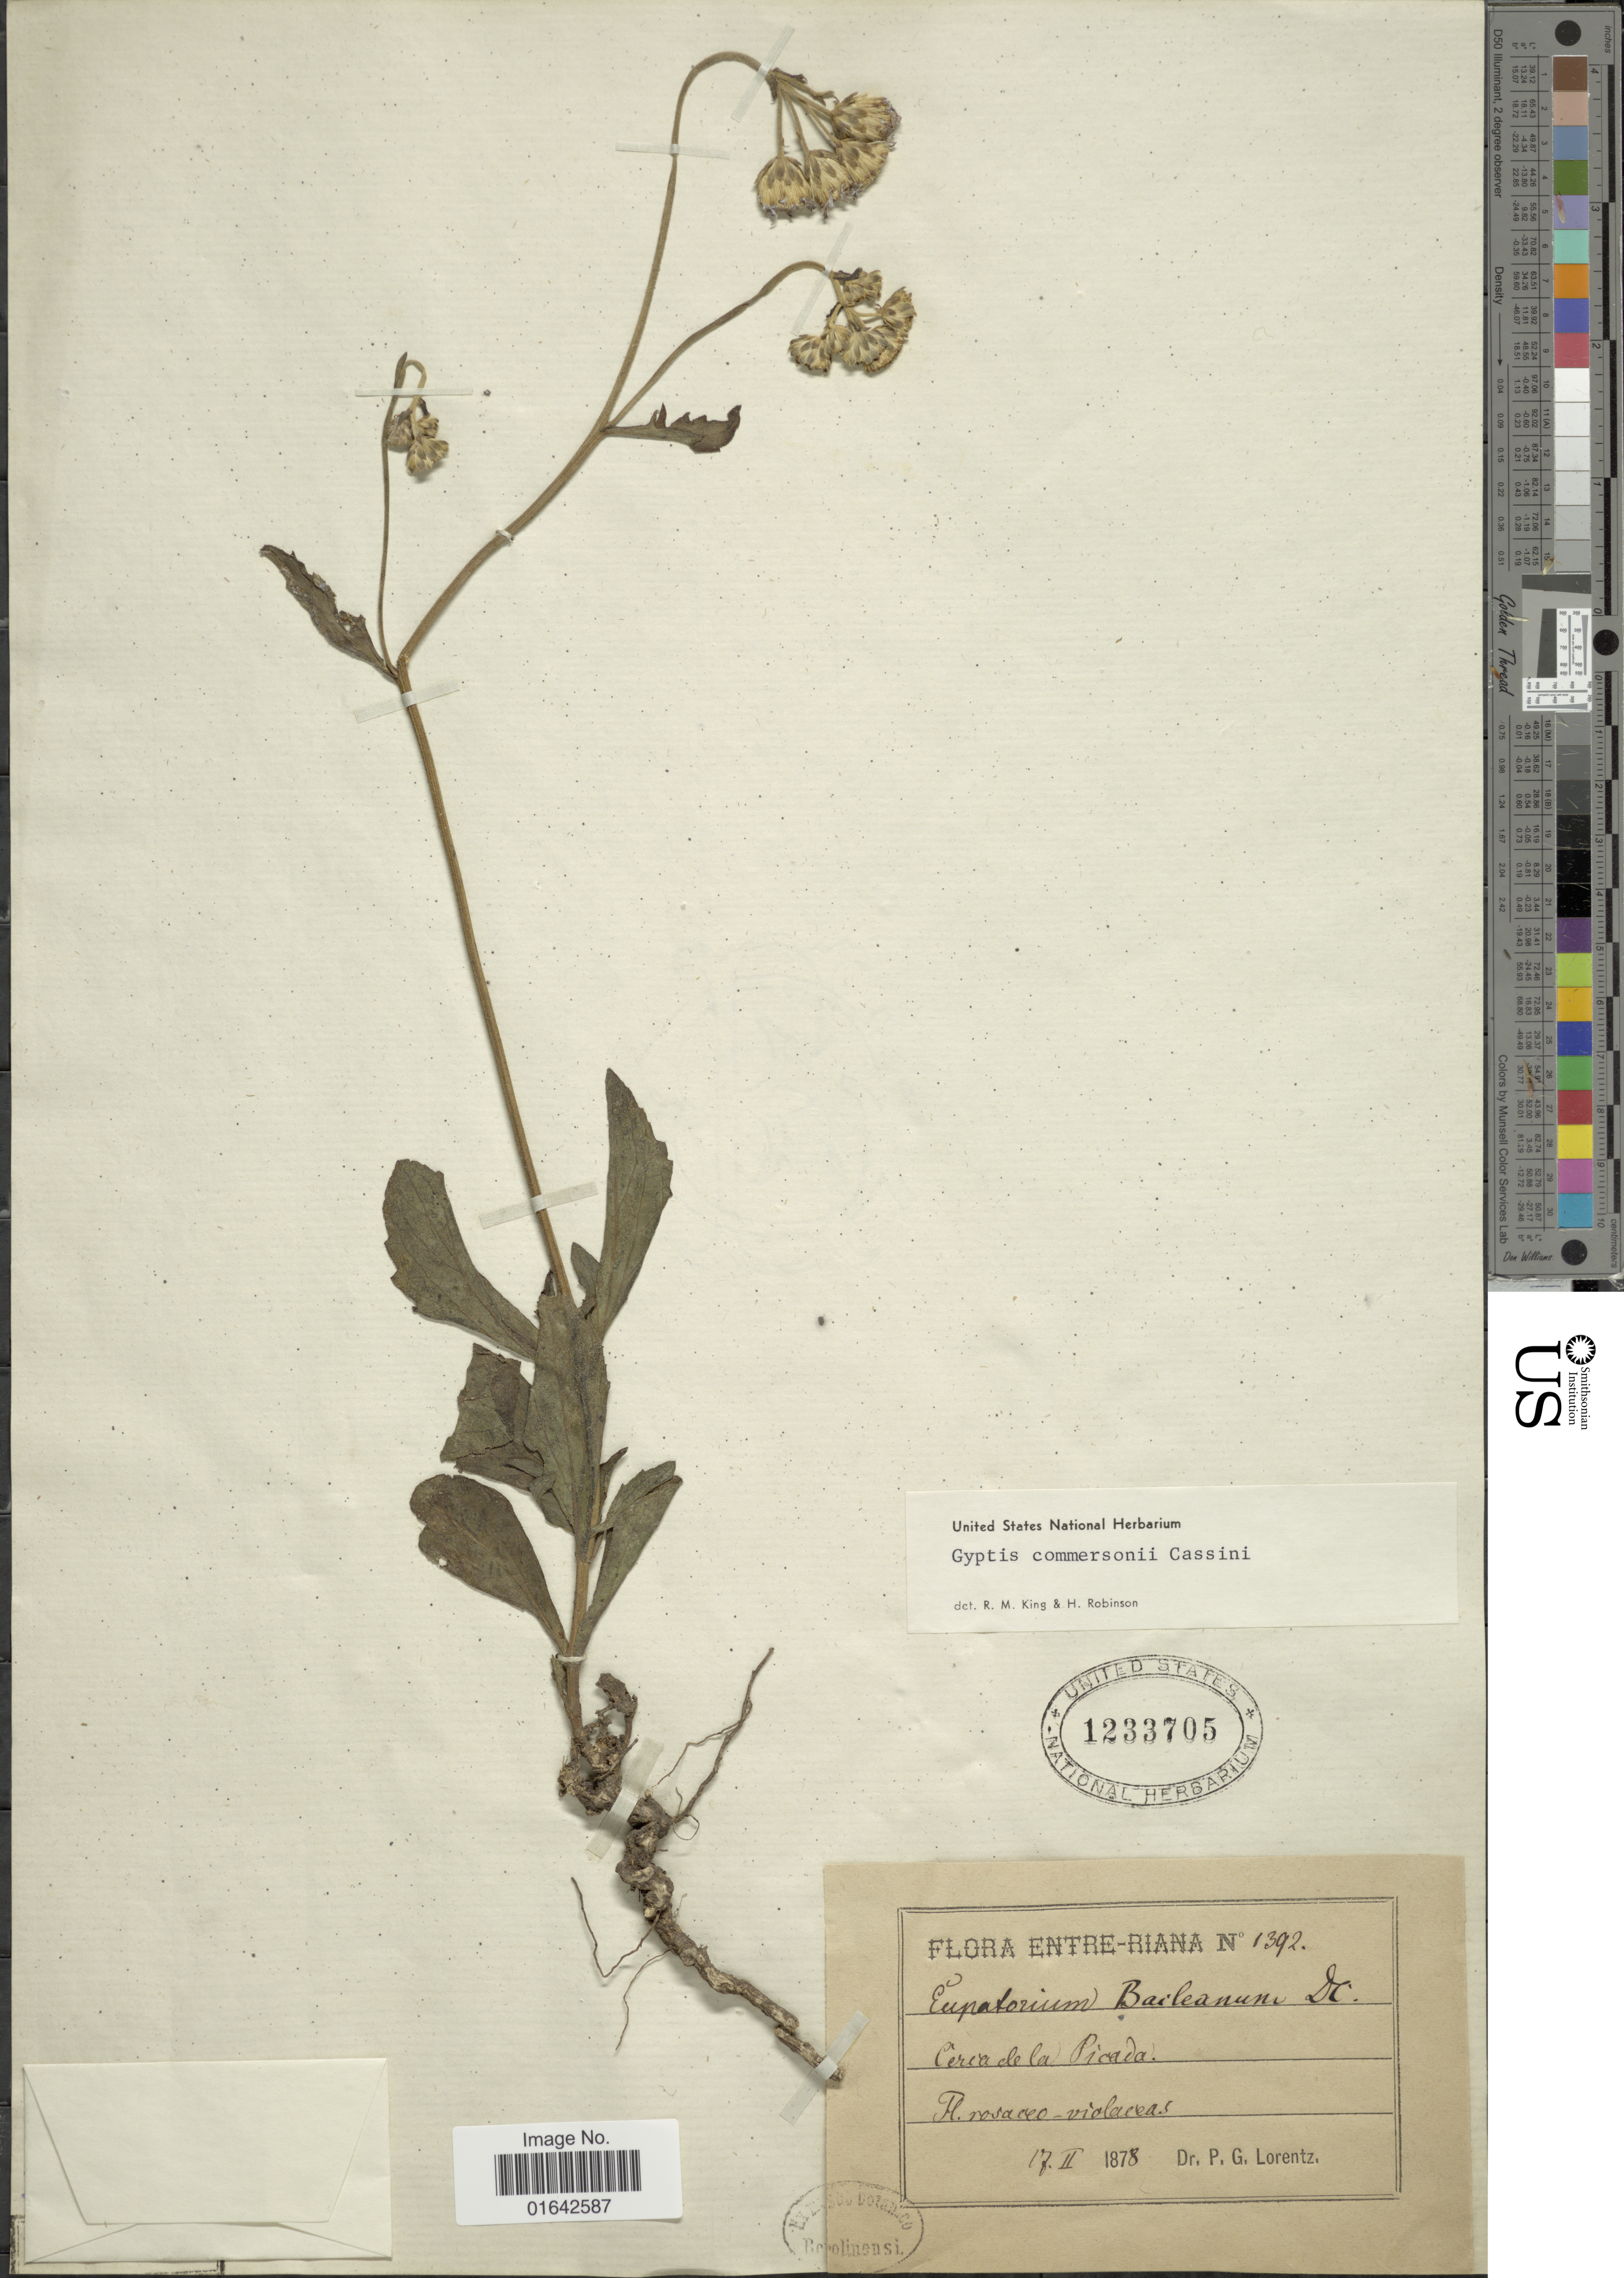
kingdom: Plantae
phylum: Tracheophyta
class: Magnoliopsida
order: Asterales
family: Asteraceae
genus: Gyptis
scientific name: Gyptis commersonii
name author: Cass.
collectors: P. G. Lorentz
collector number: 1392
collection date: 1878-02-17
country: Argentina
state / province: Entre Ríos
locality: Cerra de la Picada.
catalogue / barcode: US 1233705